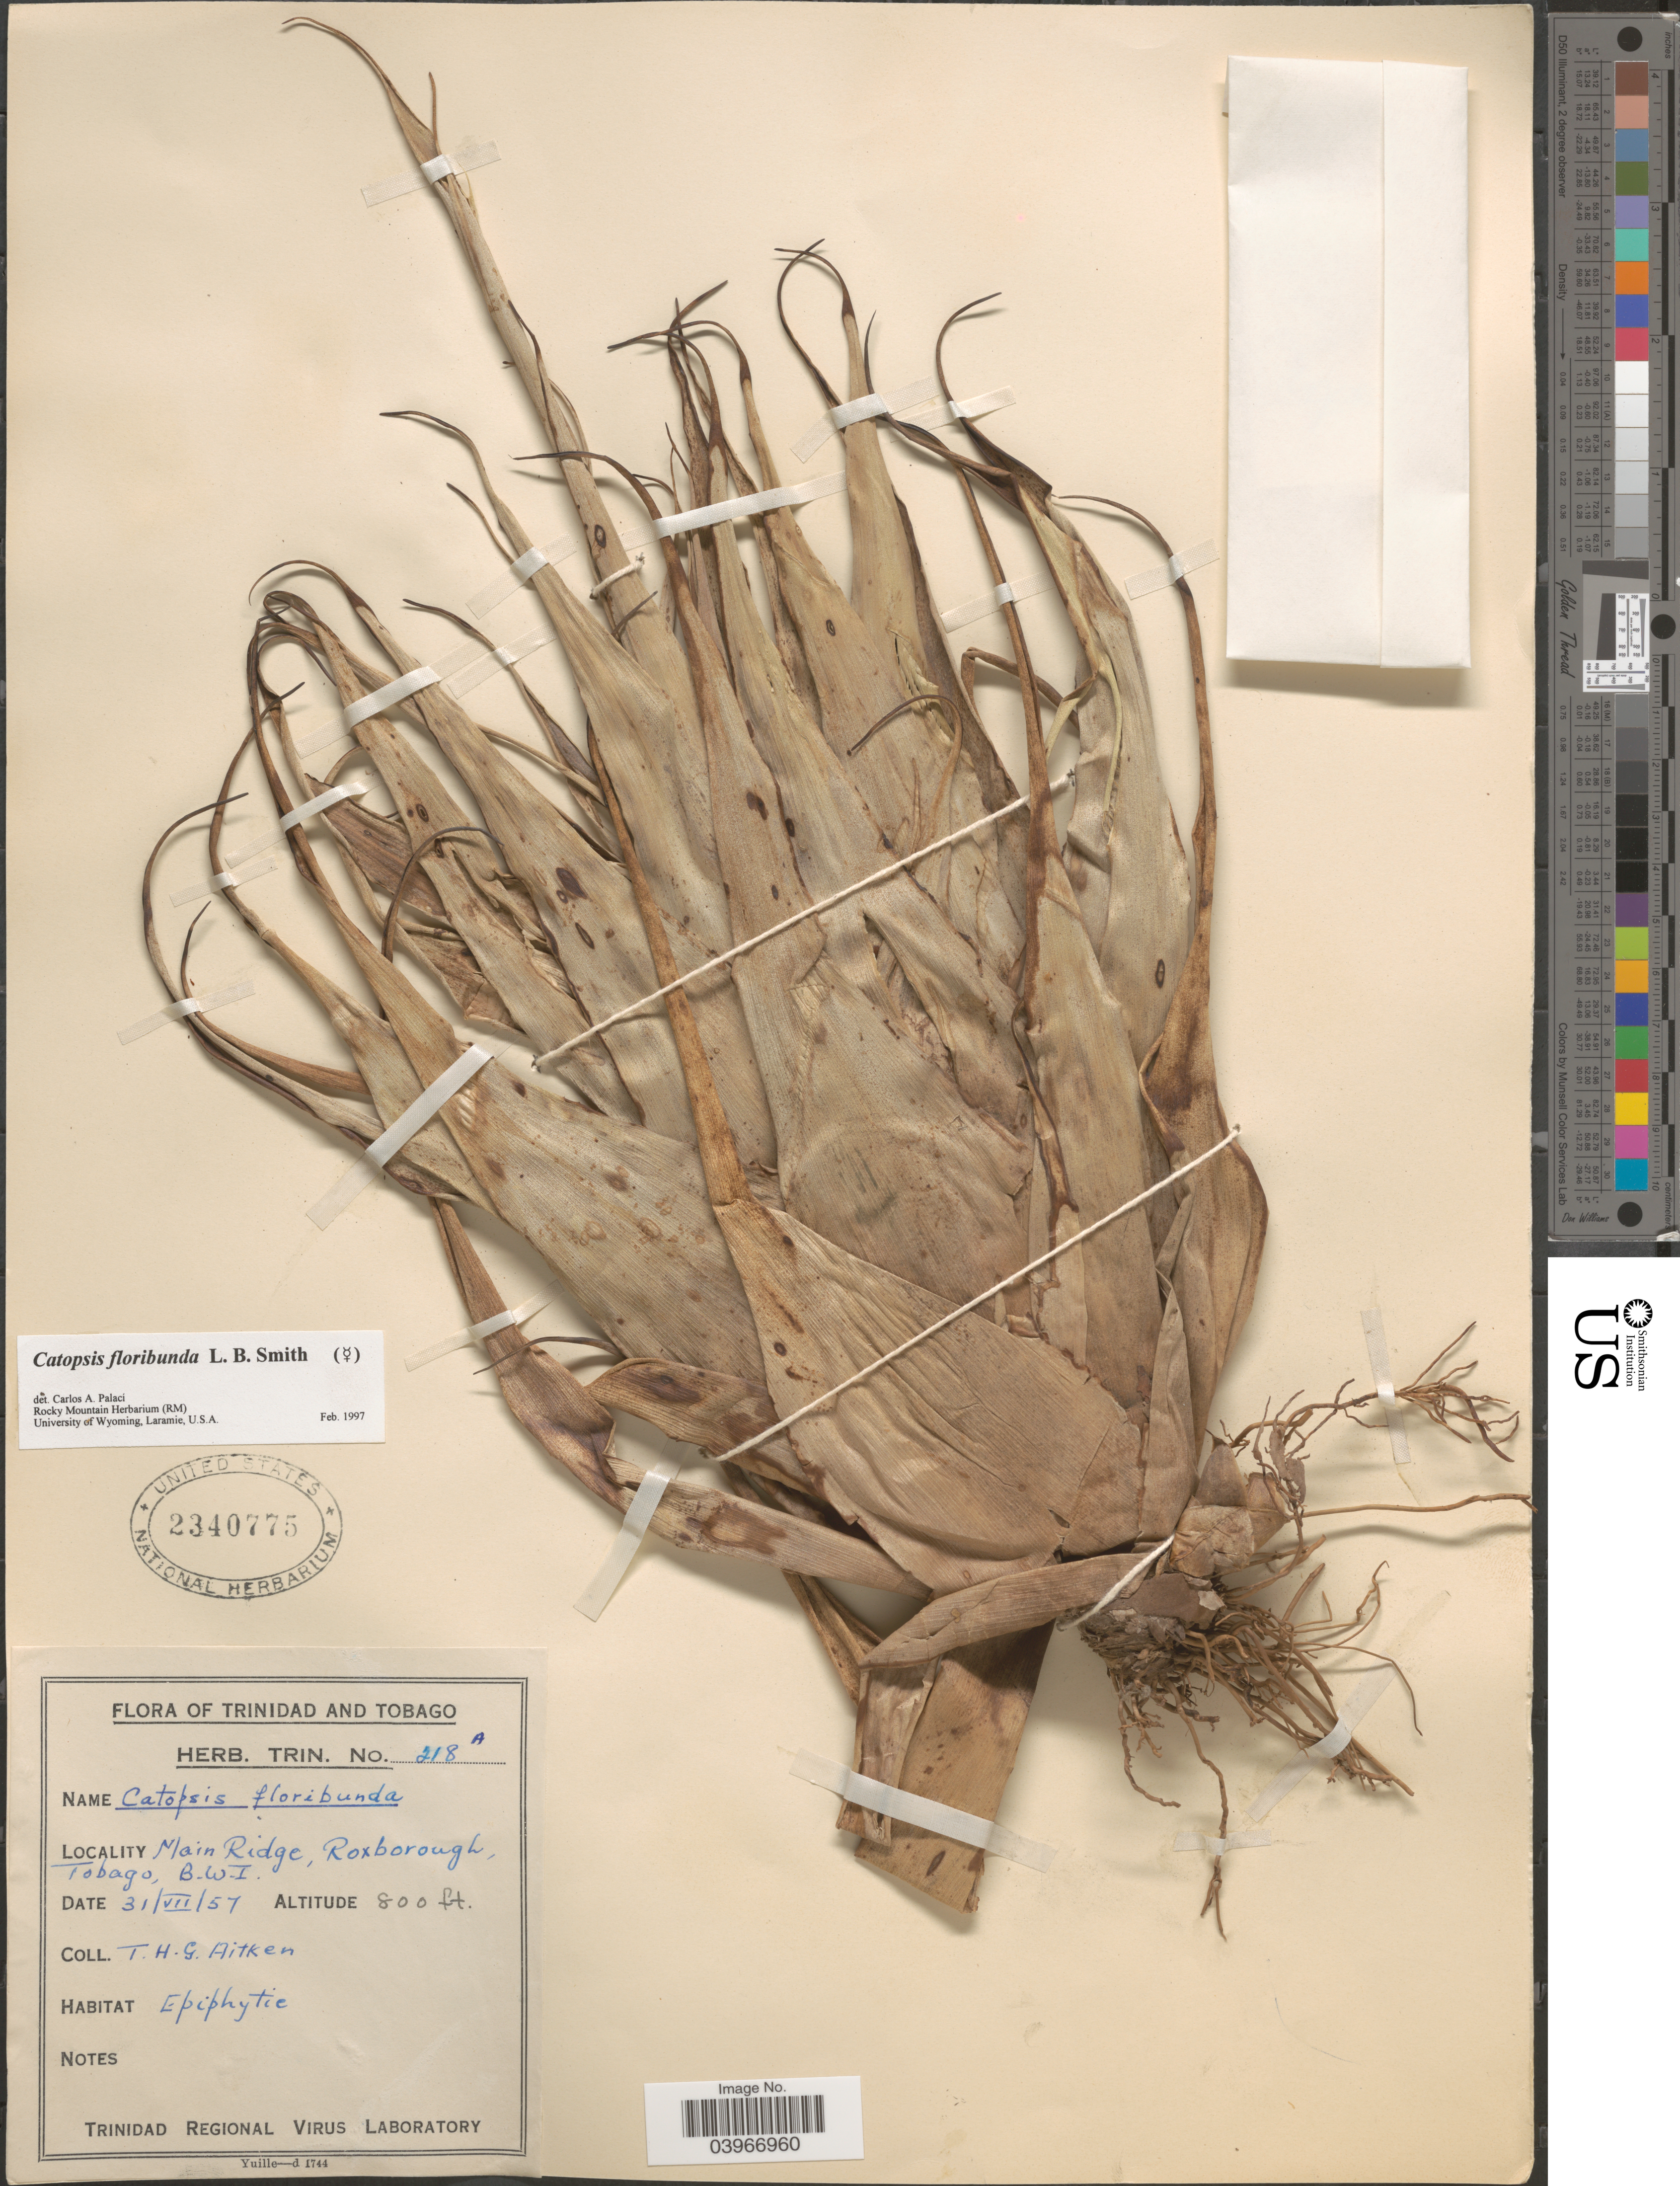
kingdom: Plantae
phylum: Tracheophyta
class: Liliopsida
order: Poales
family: Bromeliaceae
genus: Catopsis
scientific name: Catopsis floribunda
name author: L.B. Sm.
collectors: T. Aitken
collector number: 218A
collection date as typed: Transcribed d/m/y: 31/7/57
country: Trinidad and Tobago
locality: Main Ridge, Roxborough, Tobago, B.W.I.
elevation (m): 244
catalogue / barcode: US 2340775